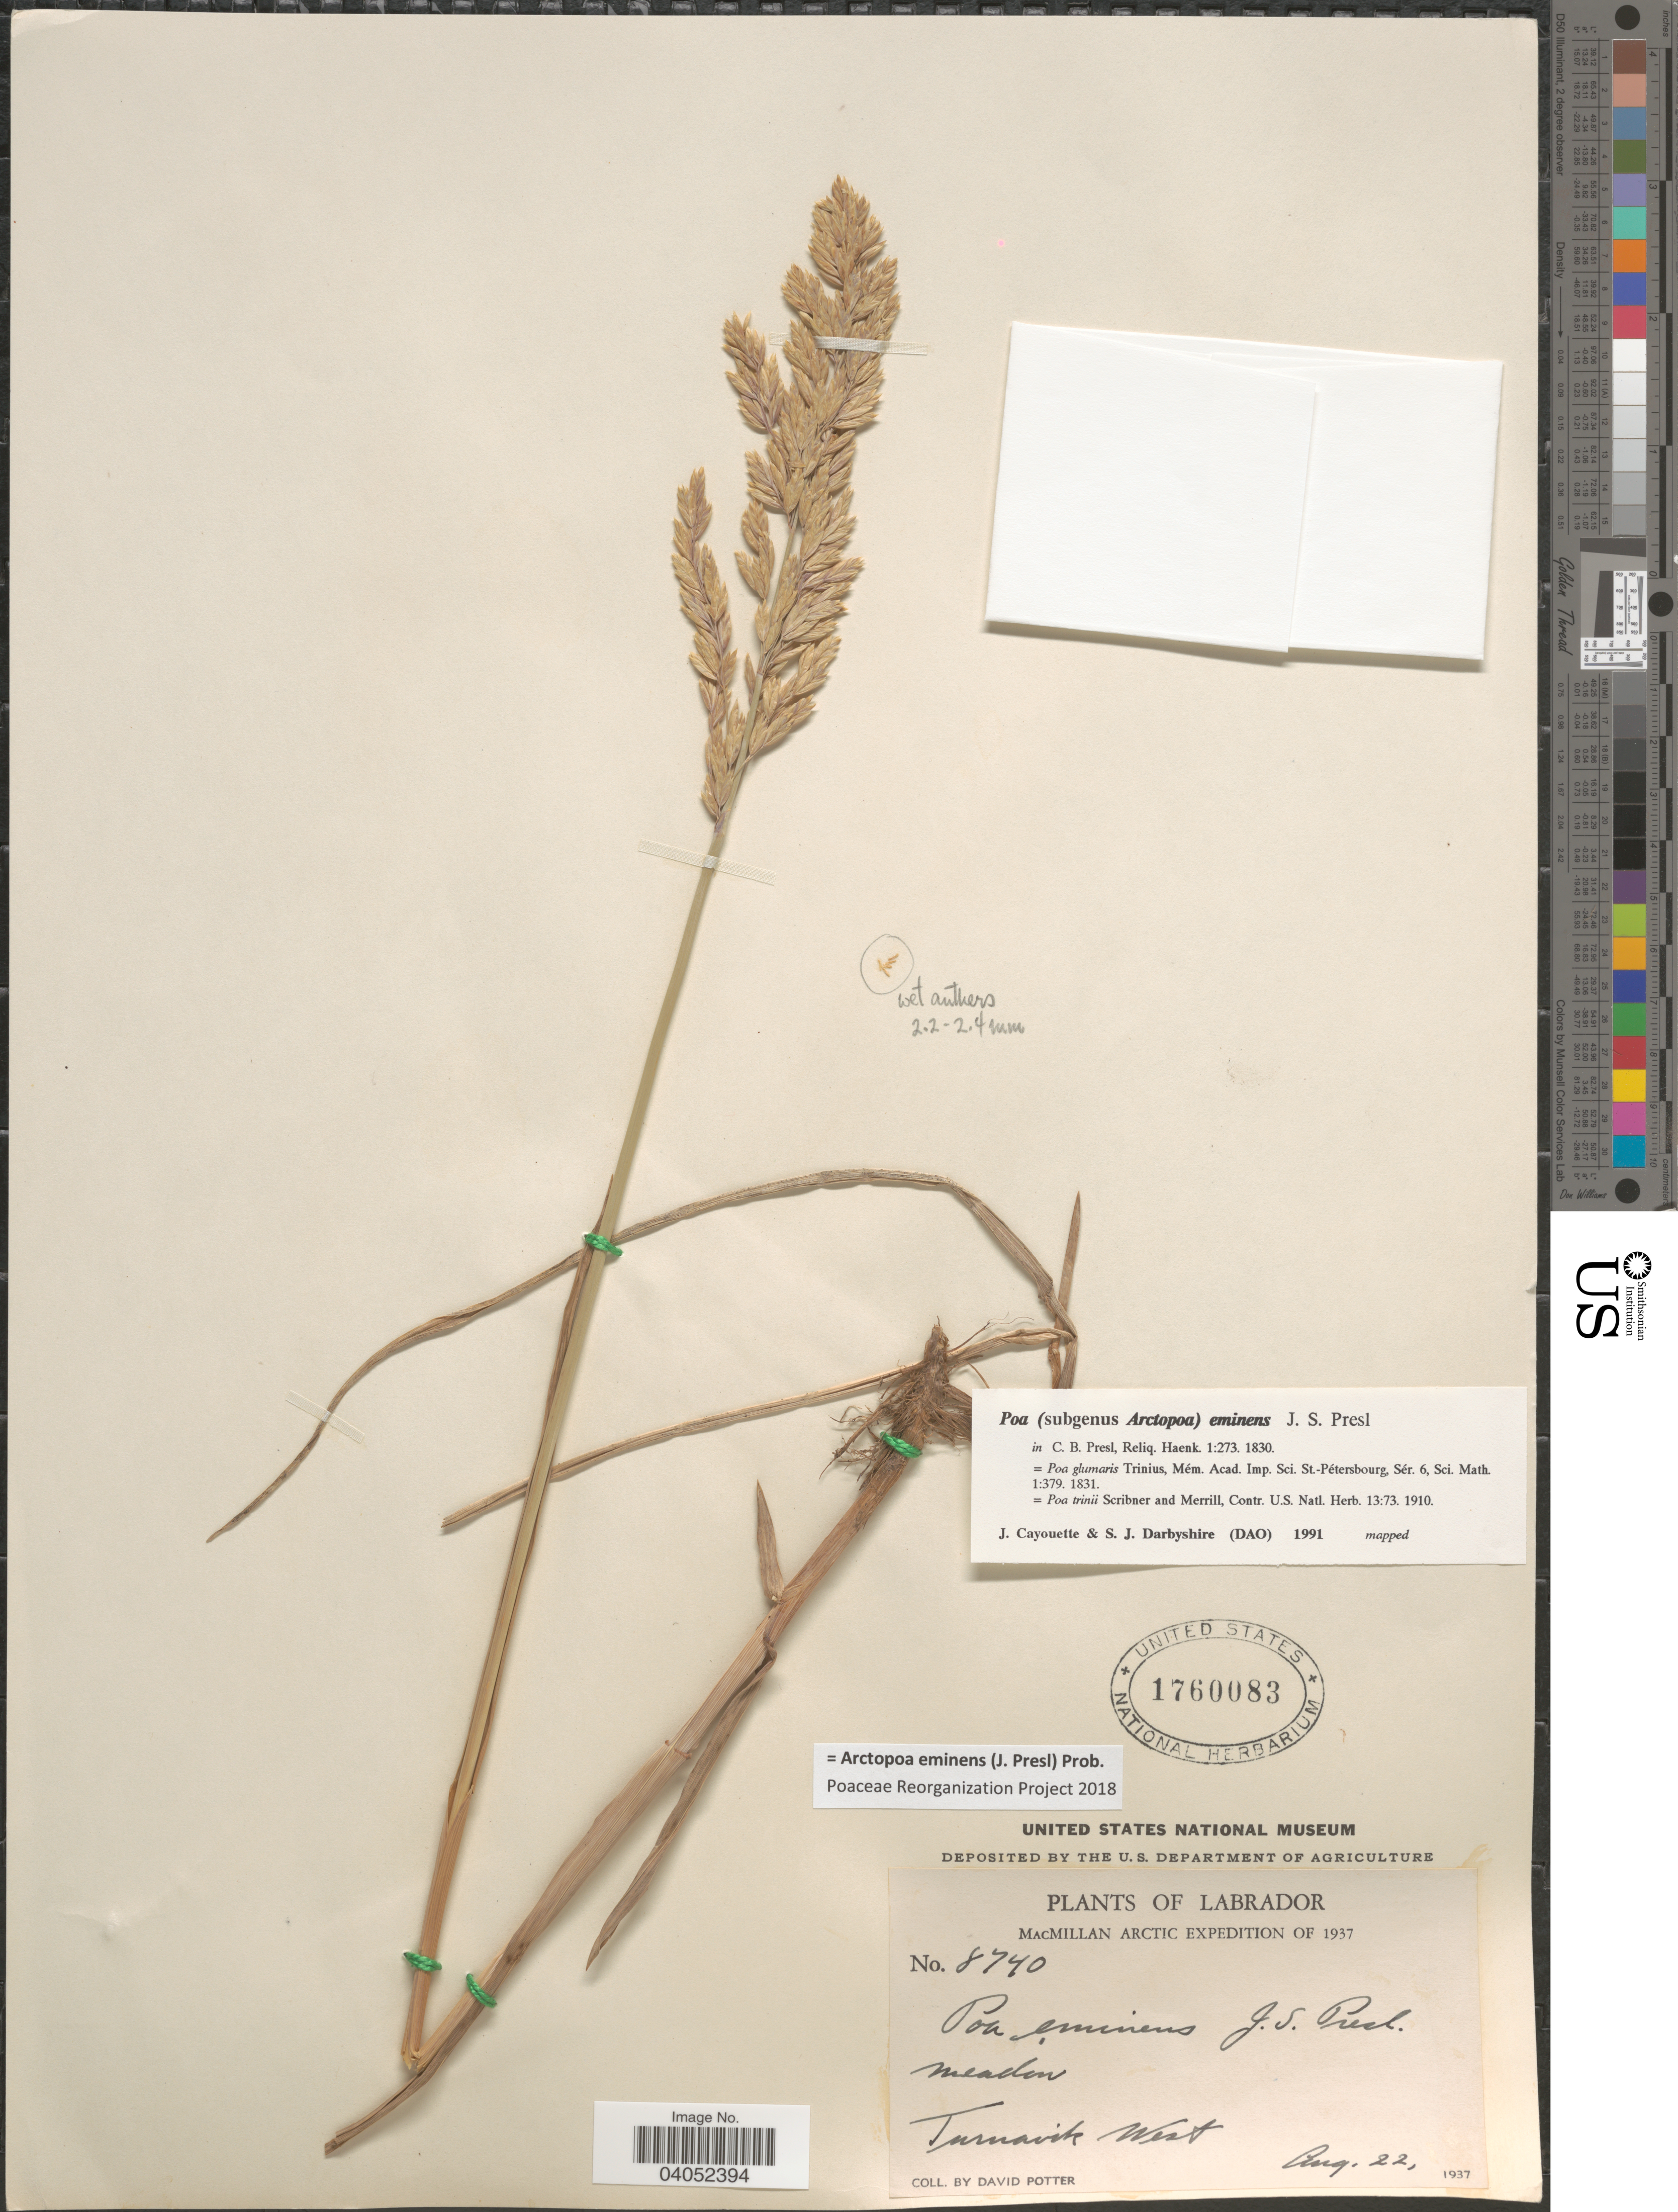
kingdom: Plantae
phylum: Tracheophyta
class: Liliopsida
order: Poales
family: Poaceae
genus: Arctopoa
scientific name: Arctopoa eminens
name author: (J. Presl) Prob.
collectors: D. Potter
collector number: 8740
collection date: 1937-08-22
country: Canada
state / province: Newfoundland and Labrador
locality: Labrador. Turnavik West.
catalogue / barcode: US 1760083